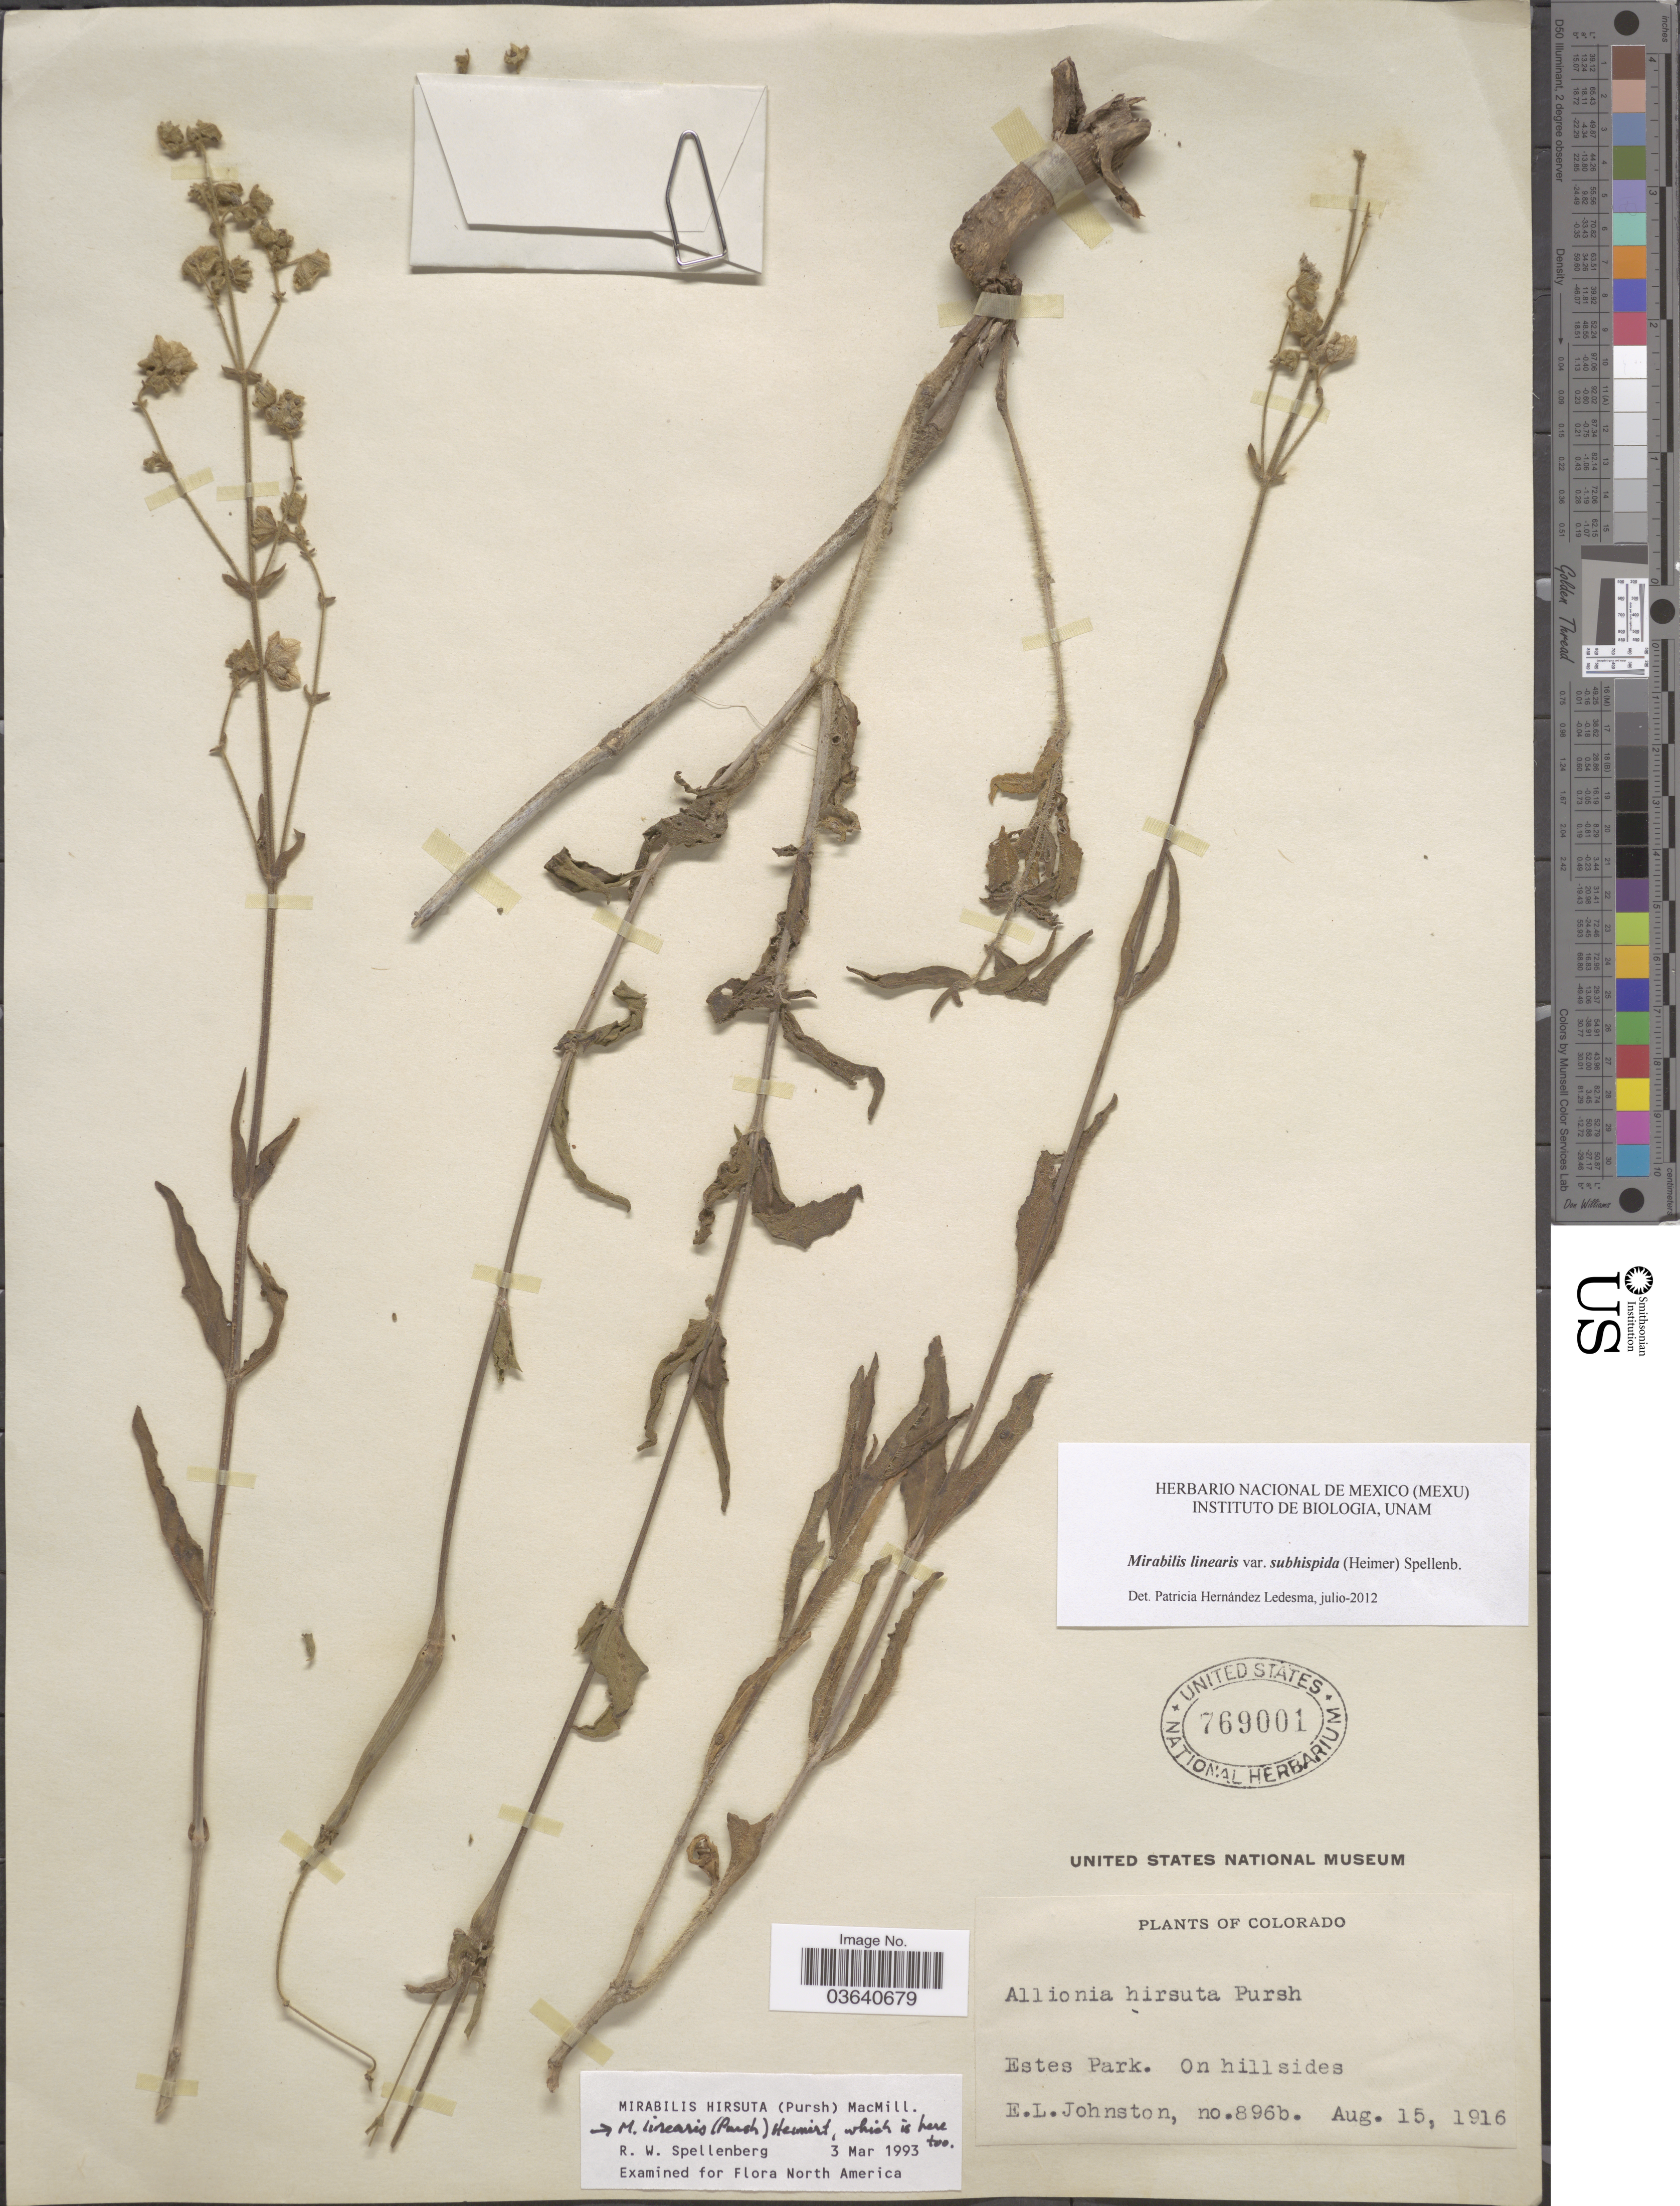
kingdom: Plantae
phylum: Tracheophyta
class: Magnoliopsida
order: Caryophyllales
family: Nyctaginaceae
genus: Mirabilis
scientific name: Mirabilis linearis var. decipiens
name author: (Standl.) S.L. Welsh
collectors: E. L. Johnston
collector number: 896b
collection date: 1916-08-15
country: United States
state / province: Colorado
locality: Estes Park. On hillsides.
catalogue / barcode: US 769001